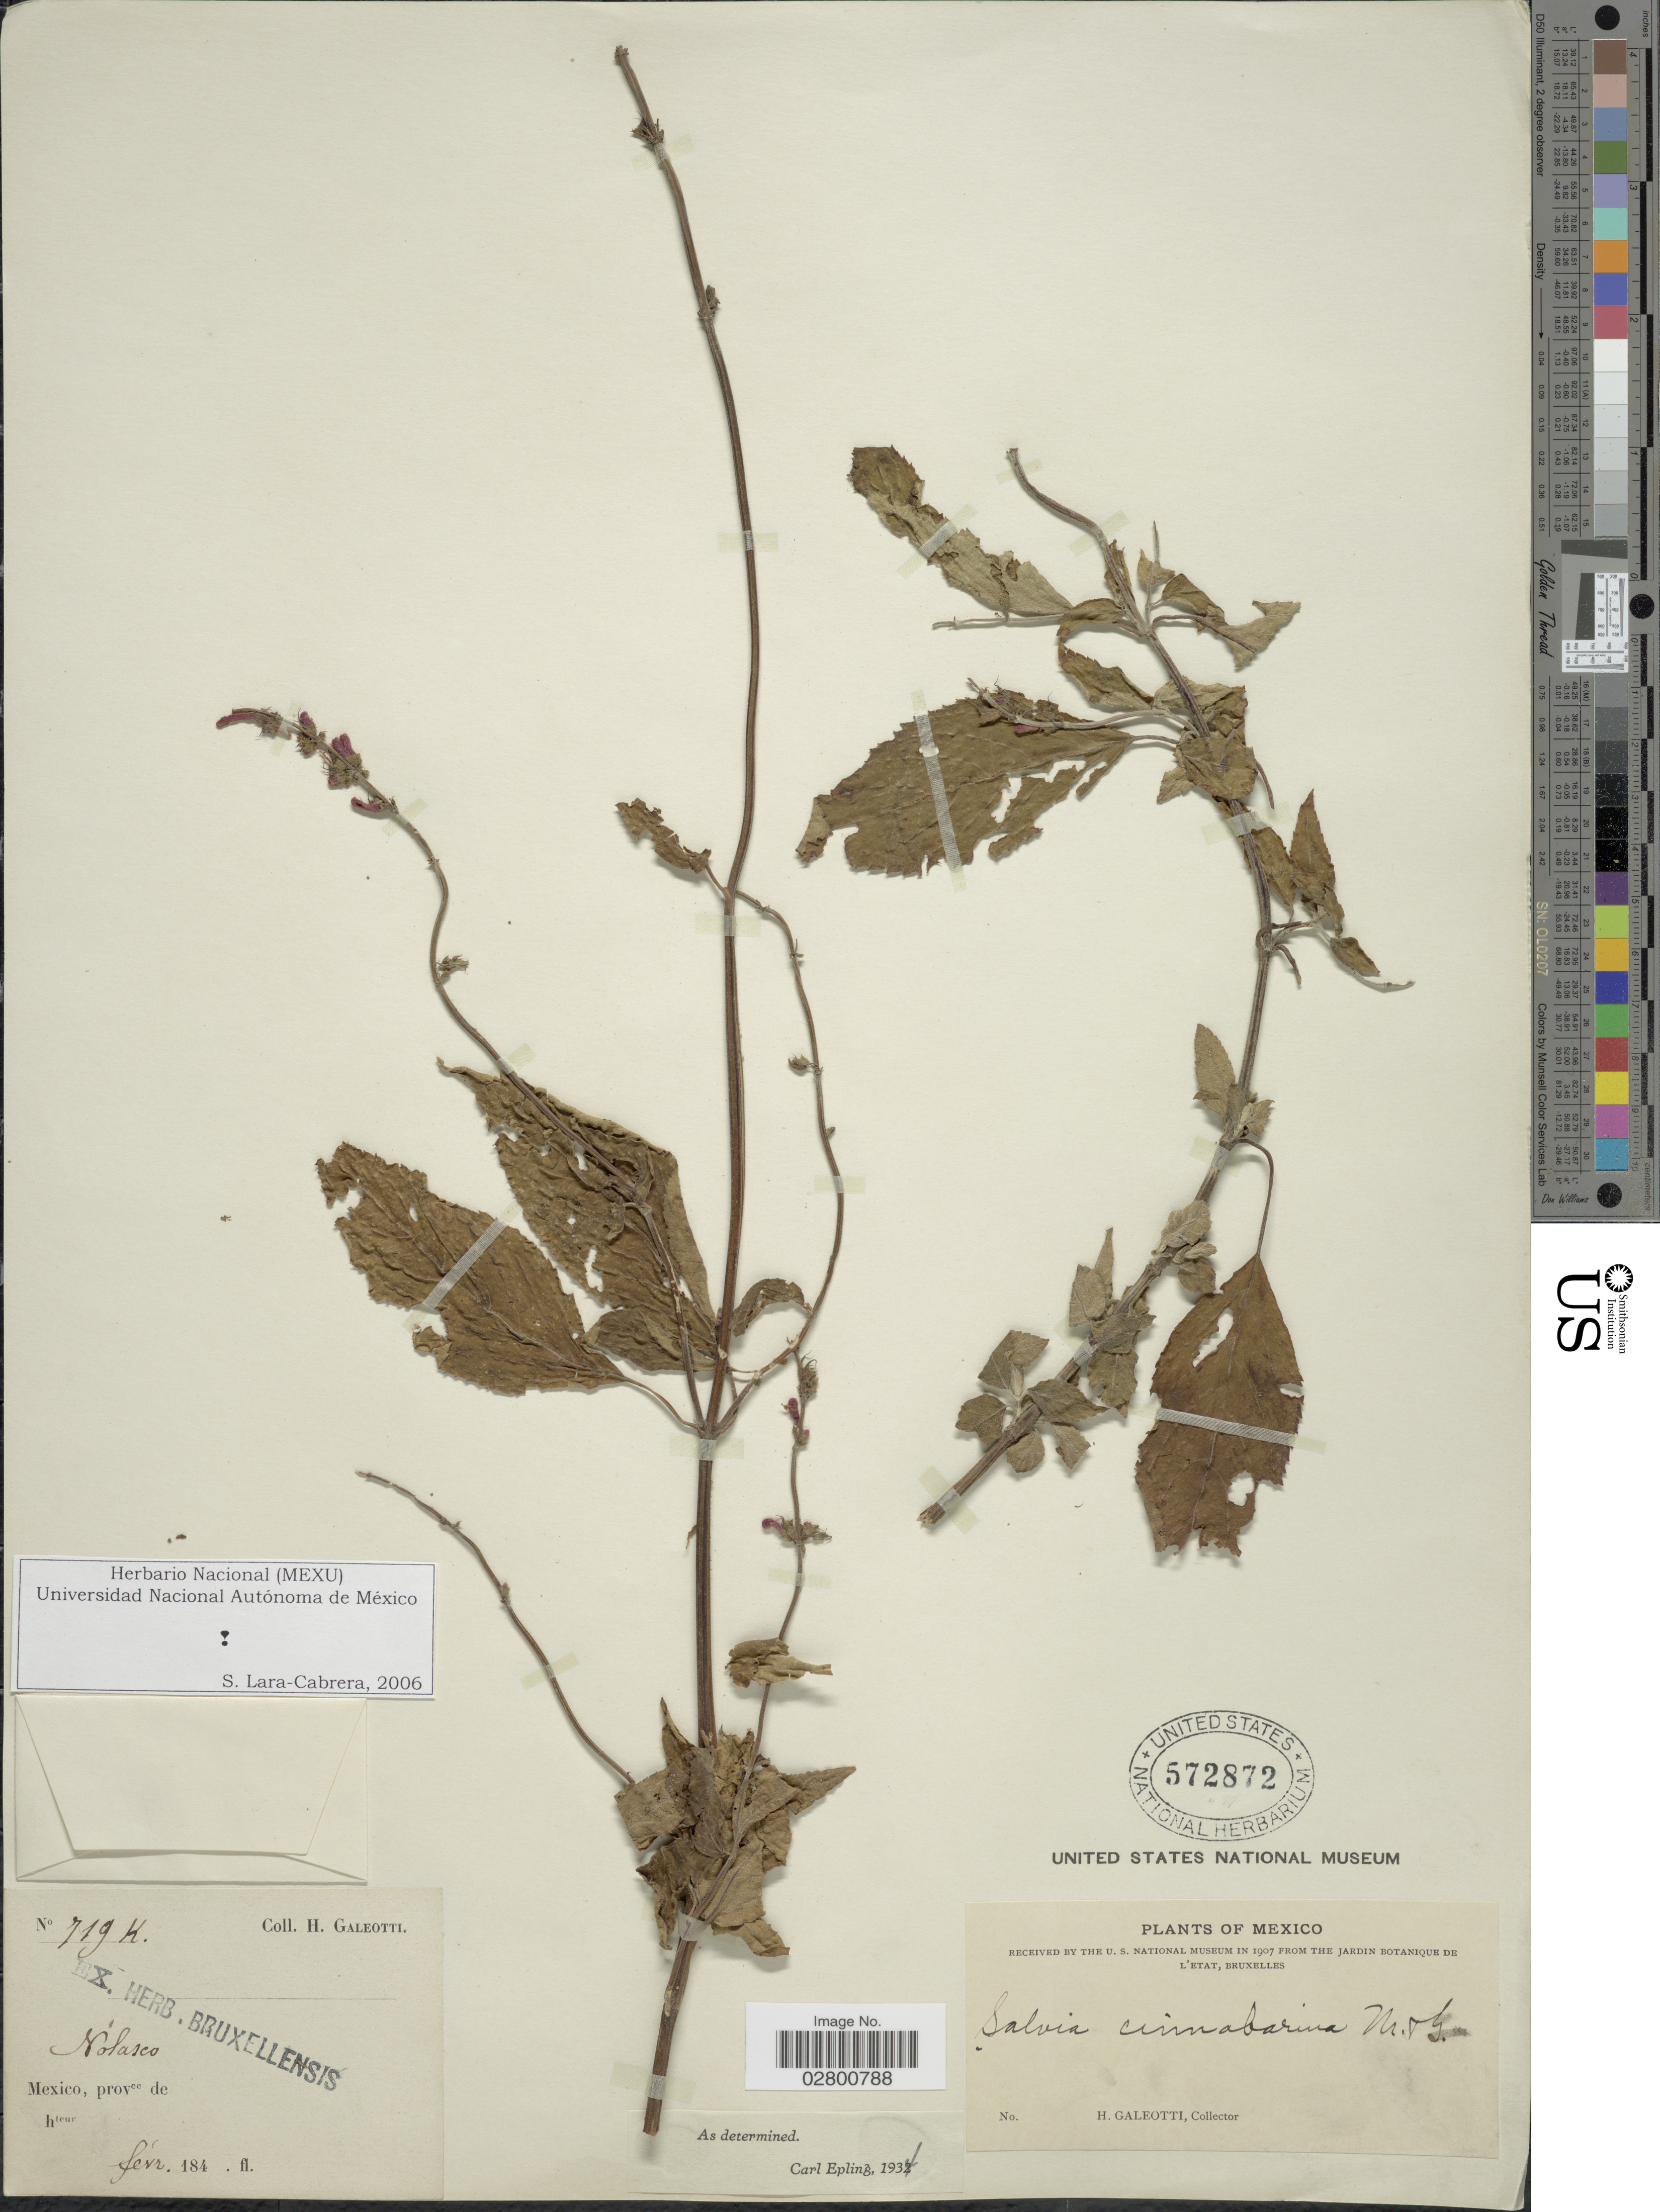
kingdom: Plantae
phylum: Tracheophyta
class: Magnoliopsida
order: Lamiales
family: Lamiaceae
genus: Salvia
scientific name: Salvia cinnabarina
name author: M. Martens & Galeotti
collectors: H. G. Galeotti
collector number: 719K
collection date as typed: févr. 184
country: Mexico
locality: Nólasco, Mexico, provce de.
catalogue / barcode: US 572872